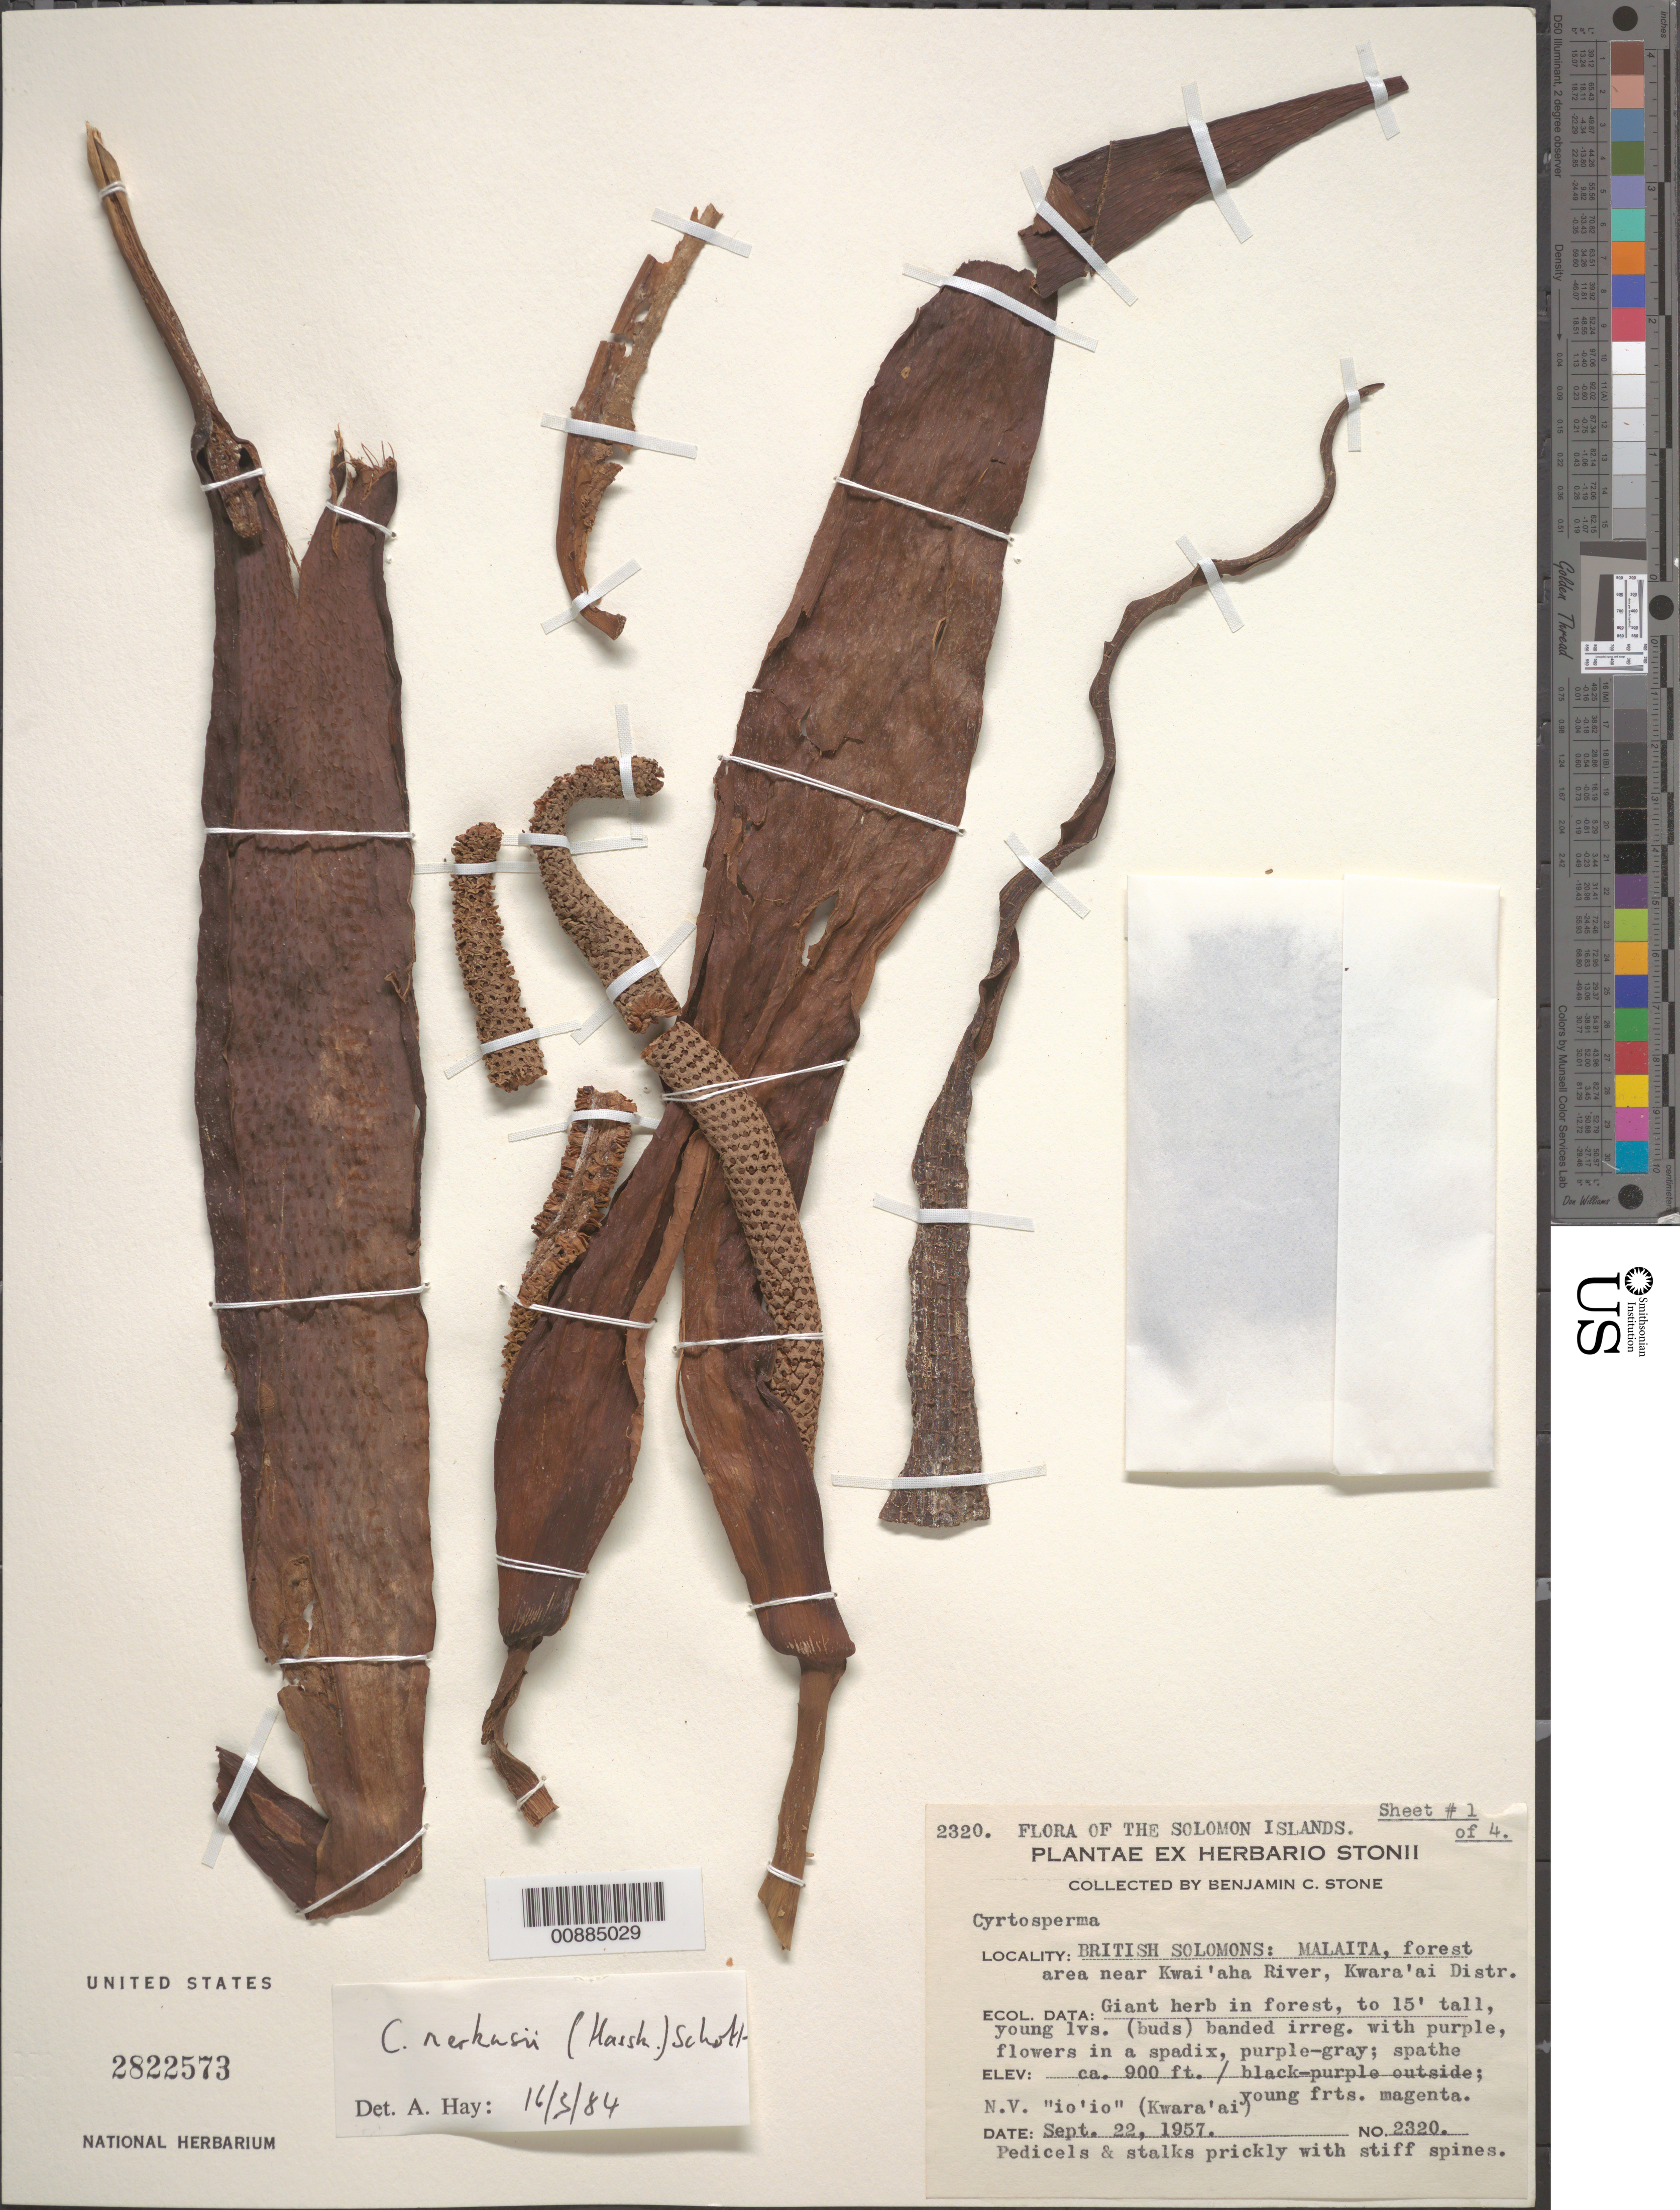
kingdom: Plantae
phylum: Tracheophyta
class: Liliopsida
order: Alismatales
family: Araceae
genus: Cyrtosperma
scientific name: Cyrtosperma merkusii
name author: (Hassk.) Schott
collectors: B. C. Stone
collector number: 2320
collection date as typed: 23 Mar 1964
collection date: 1964-03-23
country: Guam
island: Guam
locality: Yona; farm of Francisco D. Leon Guerrero.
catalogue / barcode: US 2822573